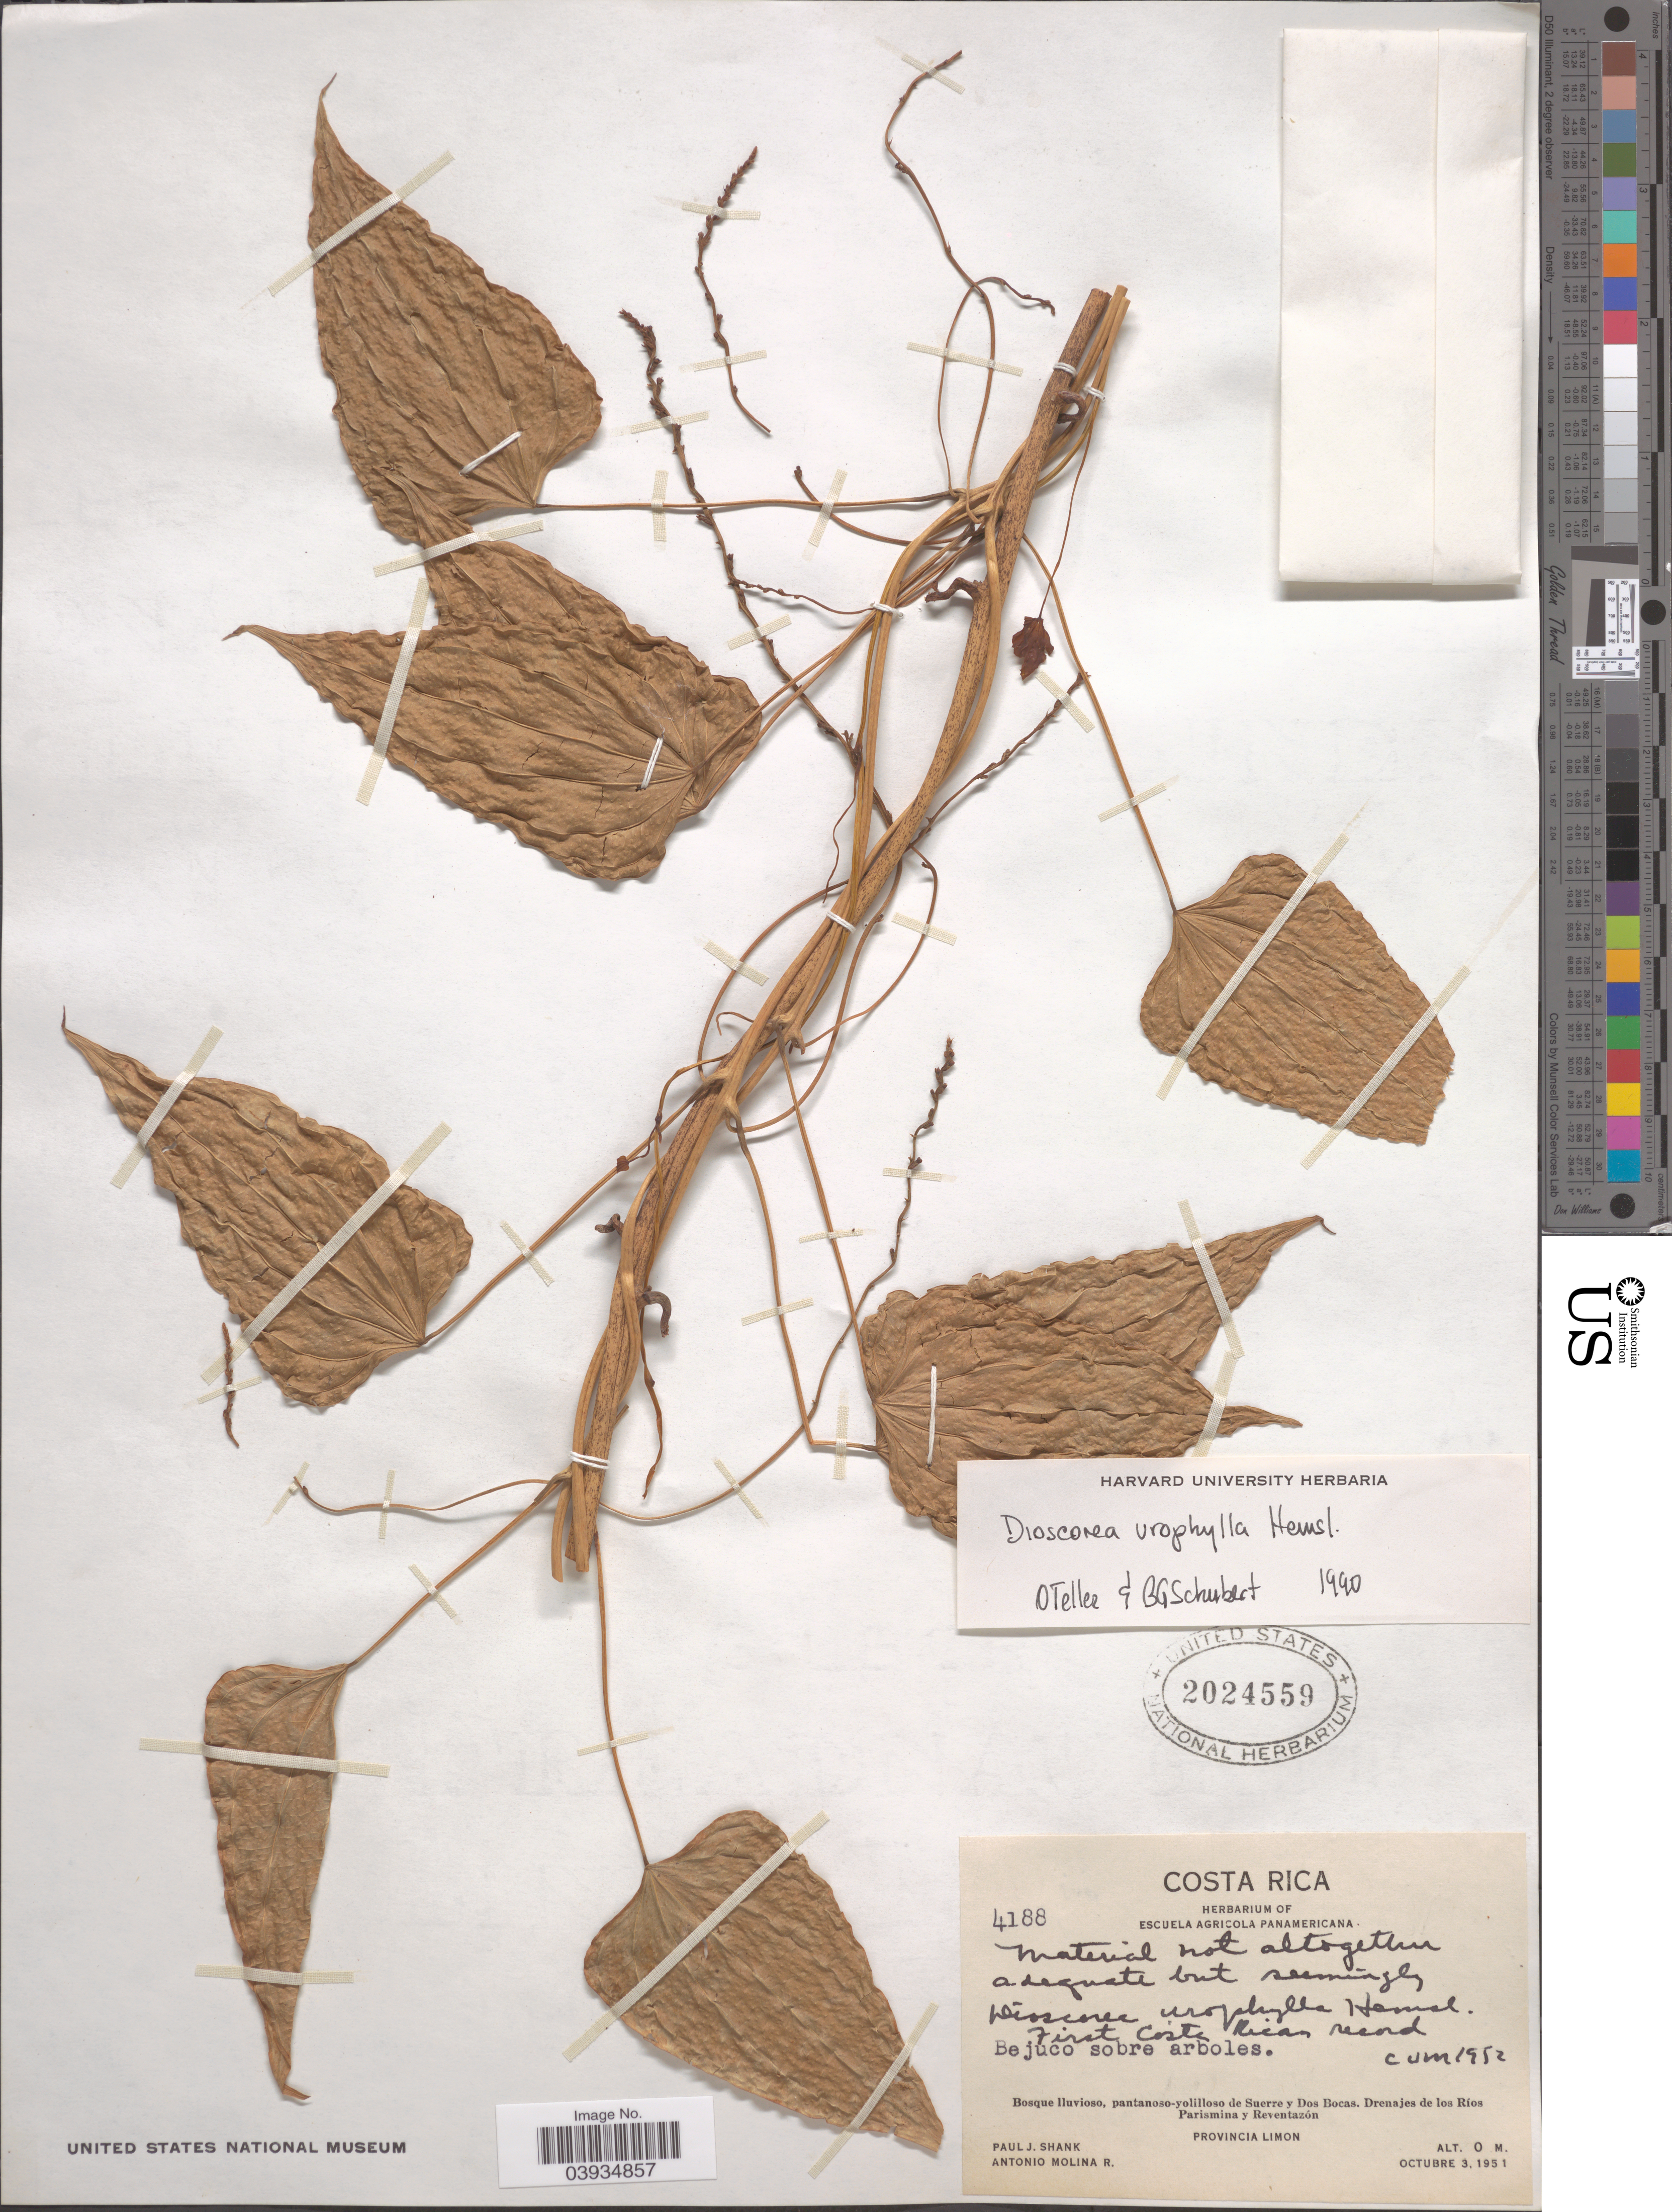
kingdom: Plantae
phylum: Tracheophyta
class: Liliopsida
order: Dioscoreales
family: Dioscoreaceae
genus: Dioscorea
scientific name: Dioscorea urophylla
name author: Hemsl.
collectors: P. J. Shank & A. Molina R.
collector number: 4188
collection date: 1951-10-03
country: Costa Rica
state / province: Limón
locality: Pantanoso-yolilloso de Suerre y Dos Bocas. Drenajes de los Ríos Parismina y Reventazón,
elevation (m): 0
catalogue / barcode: US 2024559